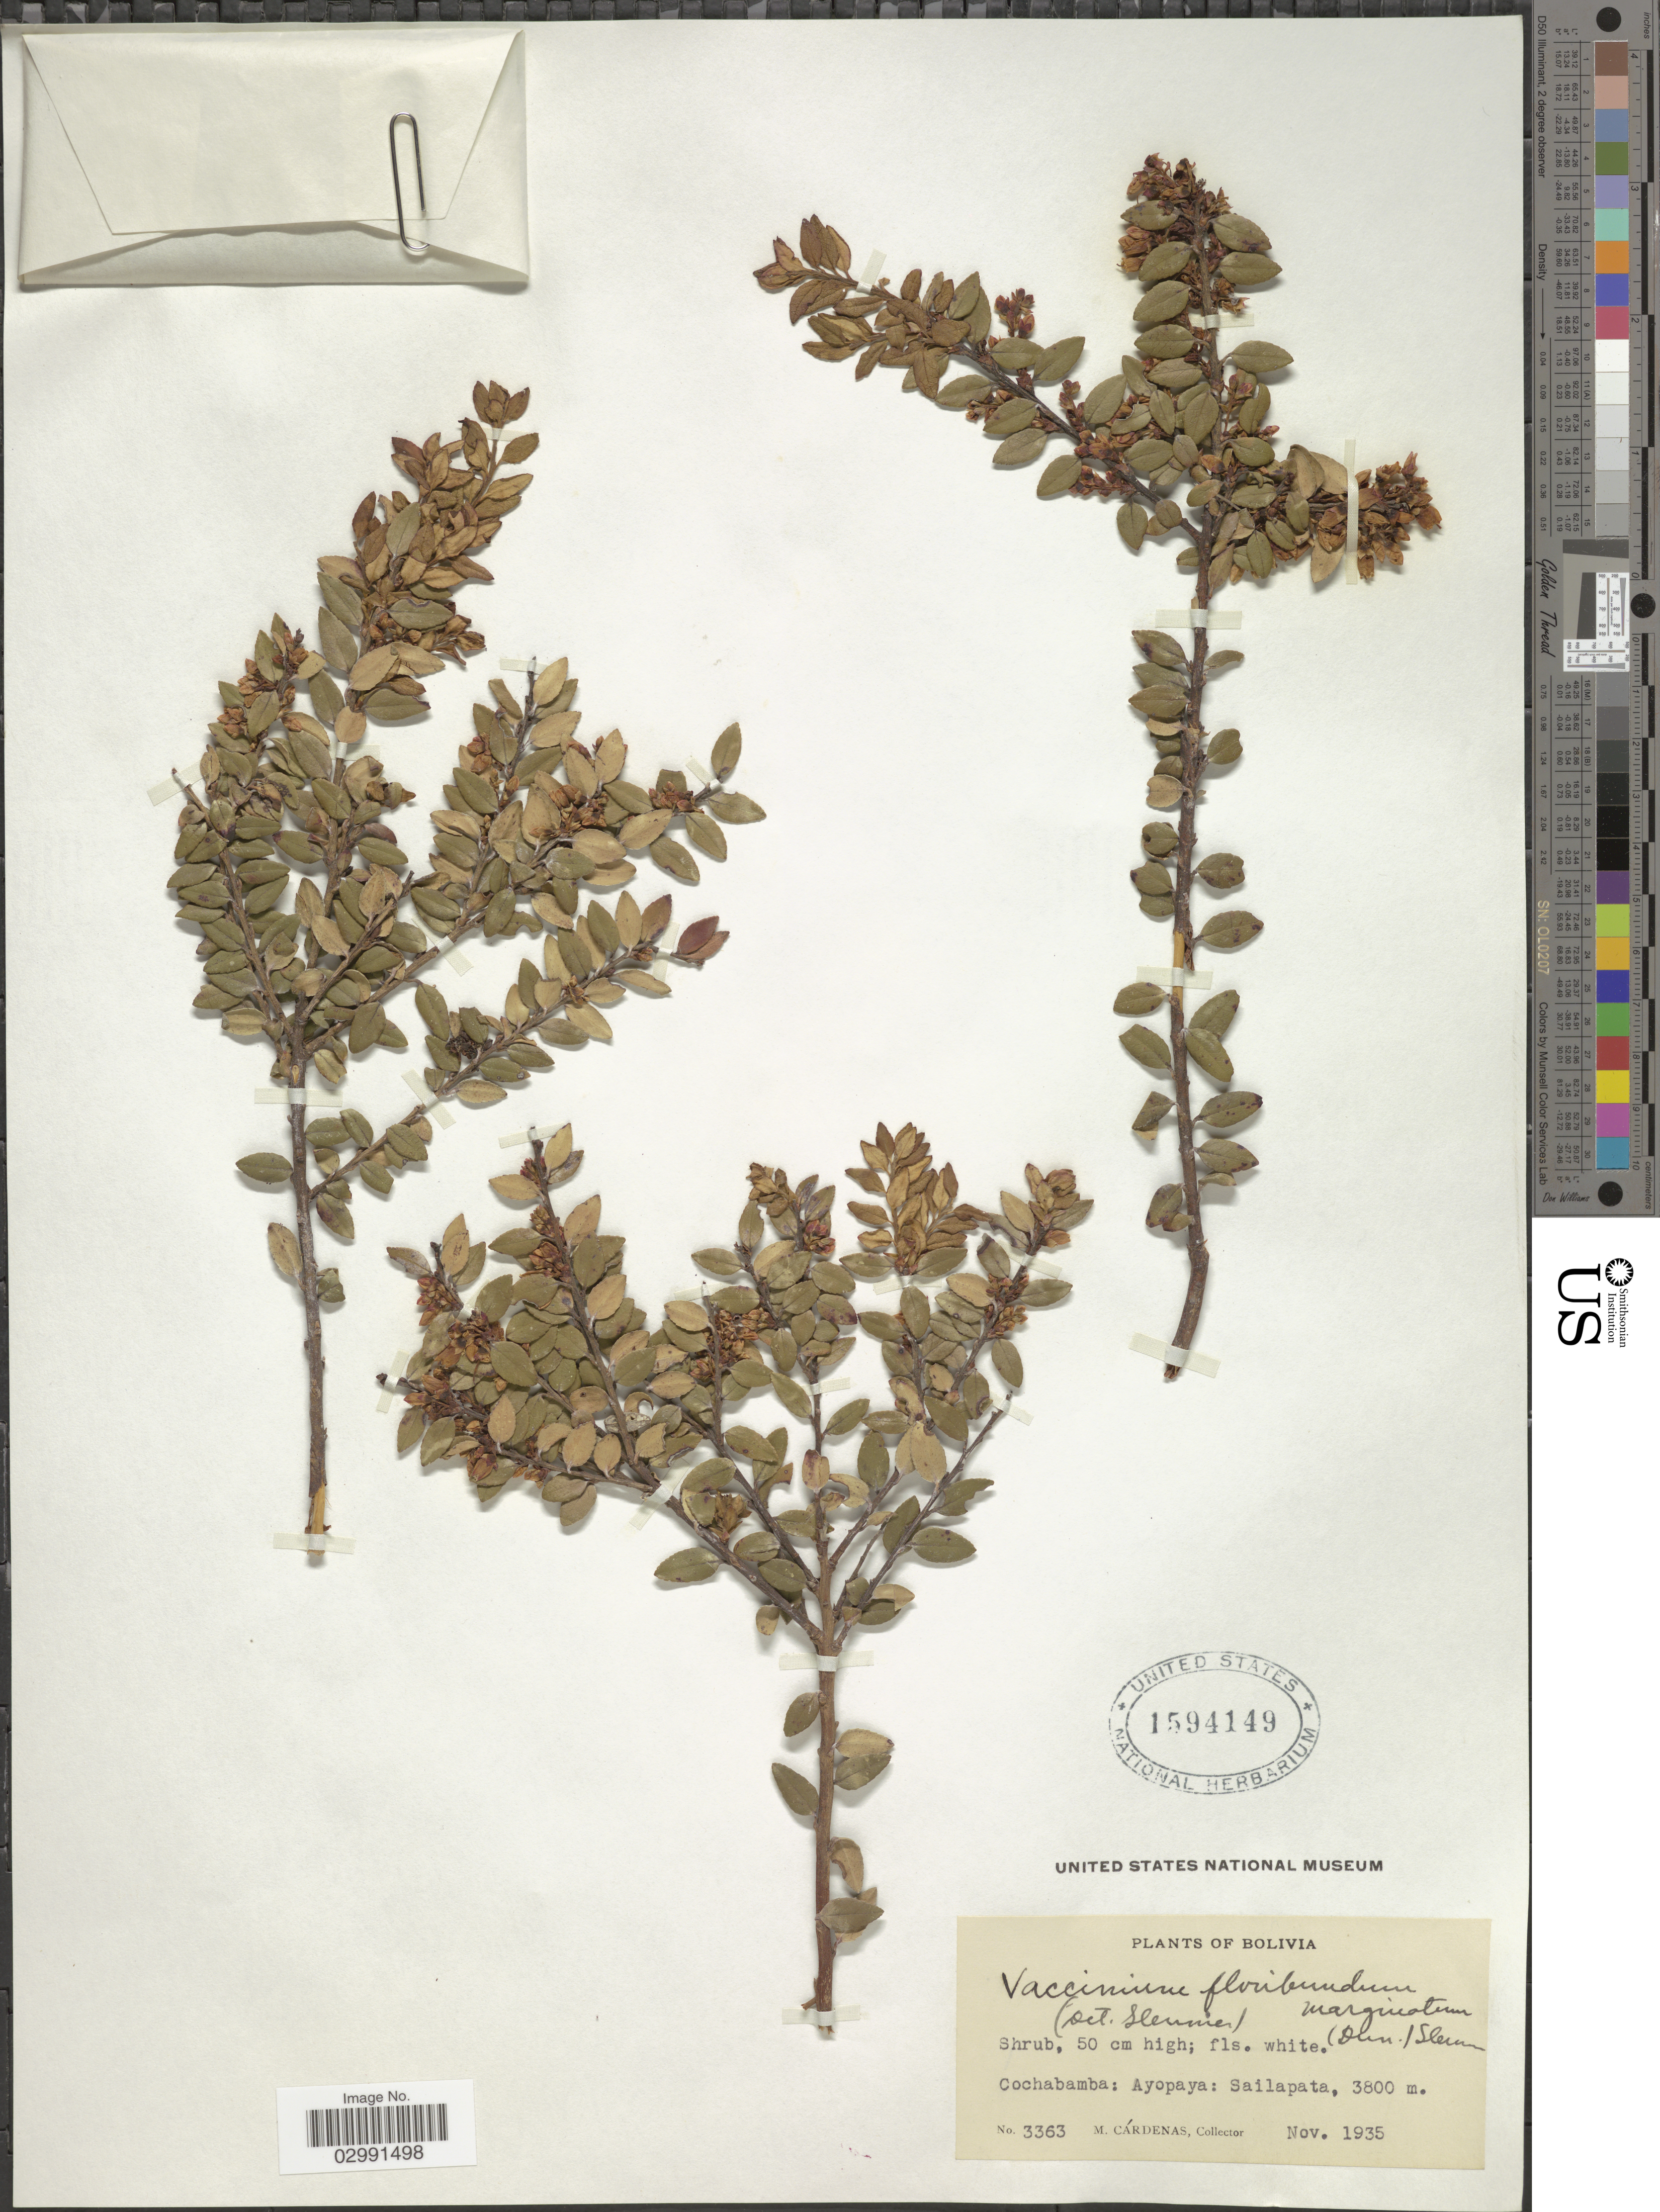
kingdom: Plantae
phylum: Tracheophyta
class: Magnoliopsida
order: Ericales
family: Ericaceae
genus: Vaccinium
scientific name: Vaccinium floribundum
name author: Kunth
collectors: M. Cárdenas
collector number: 3363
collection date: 1935-11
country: Bolivia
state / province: Cochabamba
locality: Ayopaya: Sailapata.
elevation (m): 3800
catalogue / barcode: US 1594149